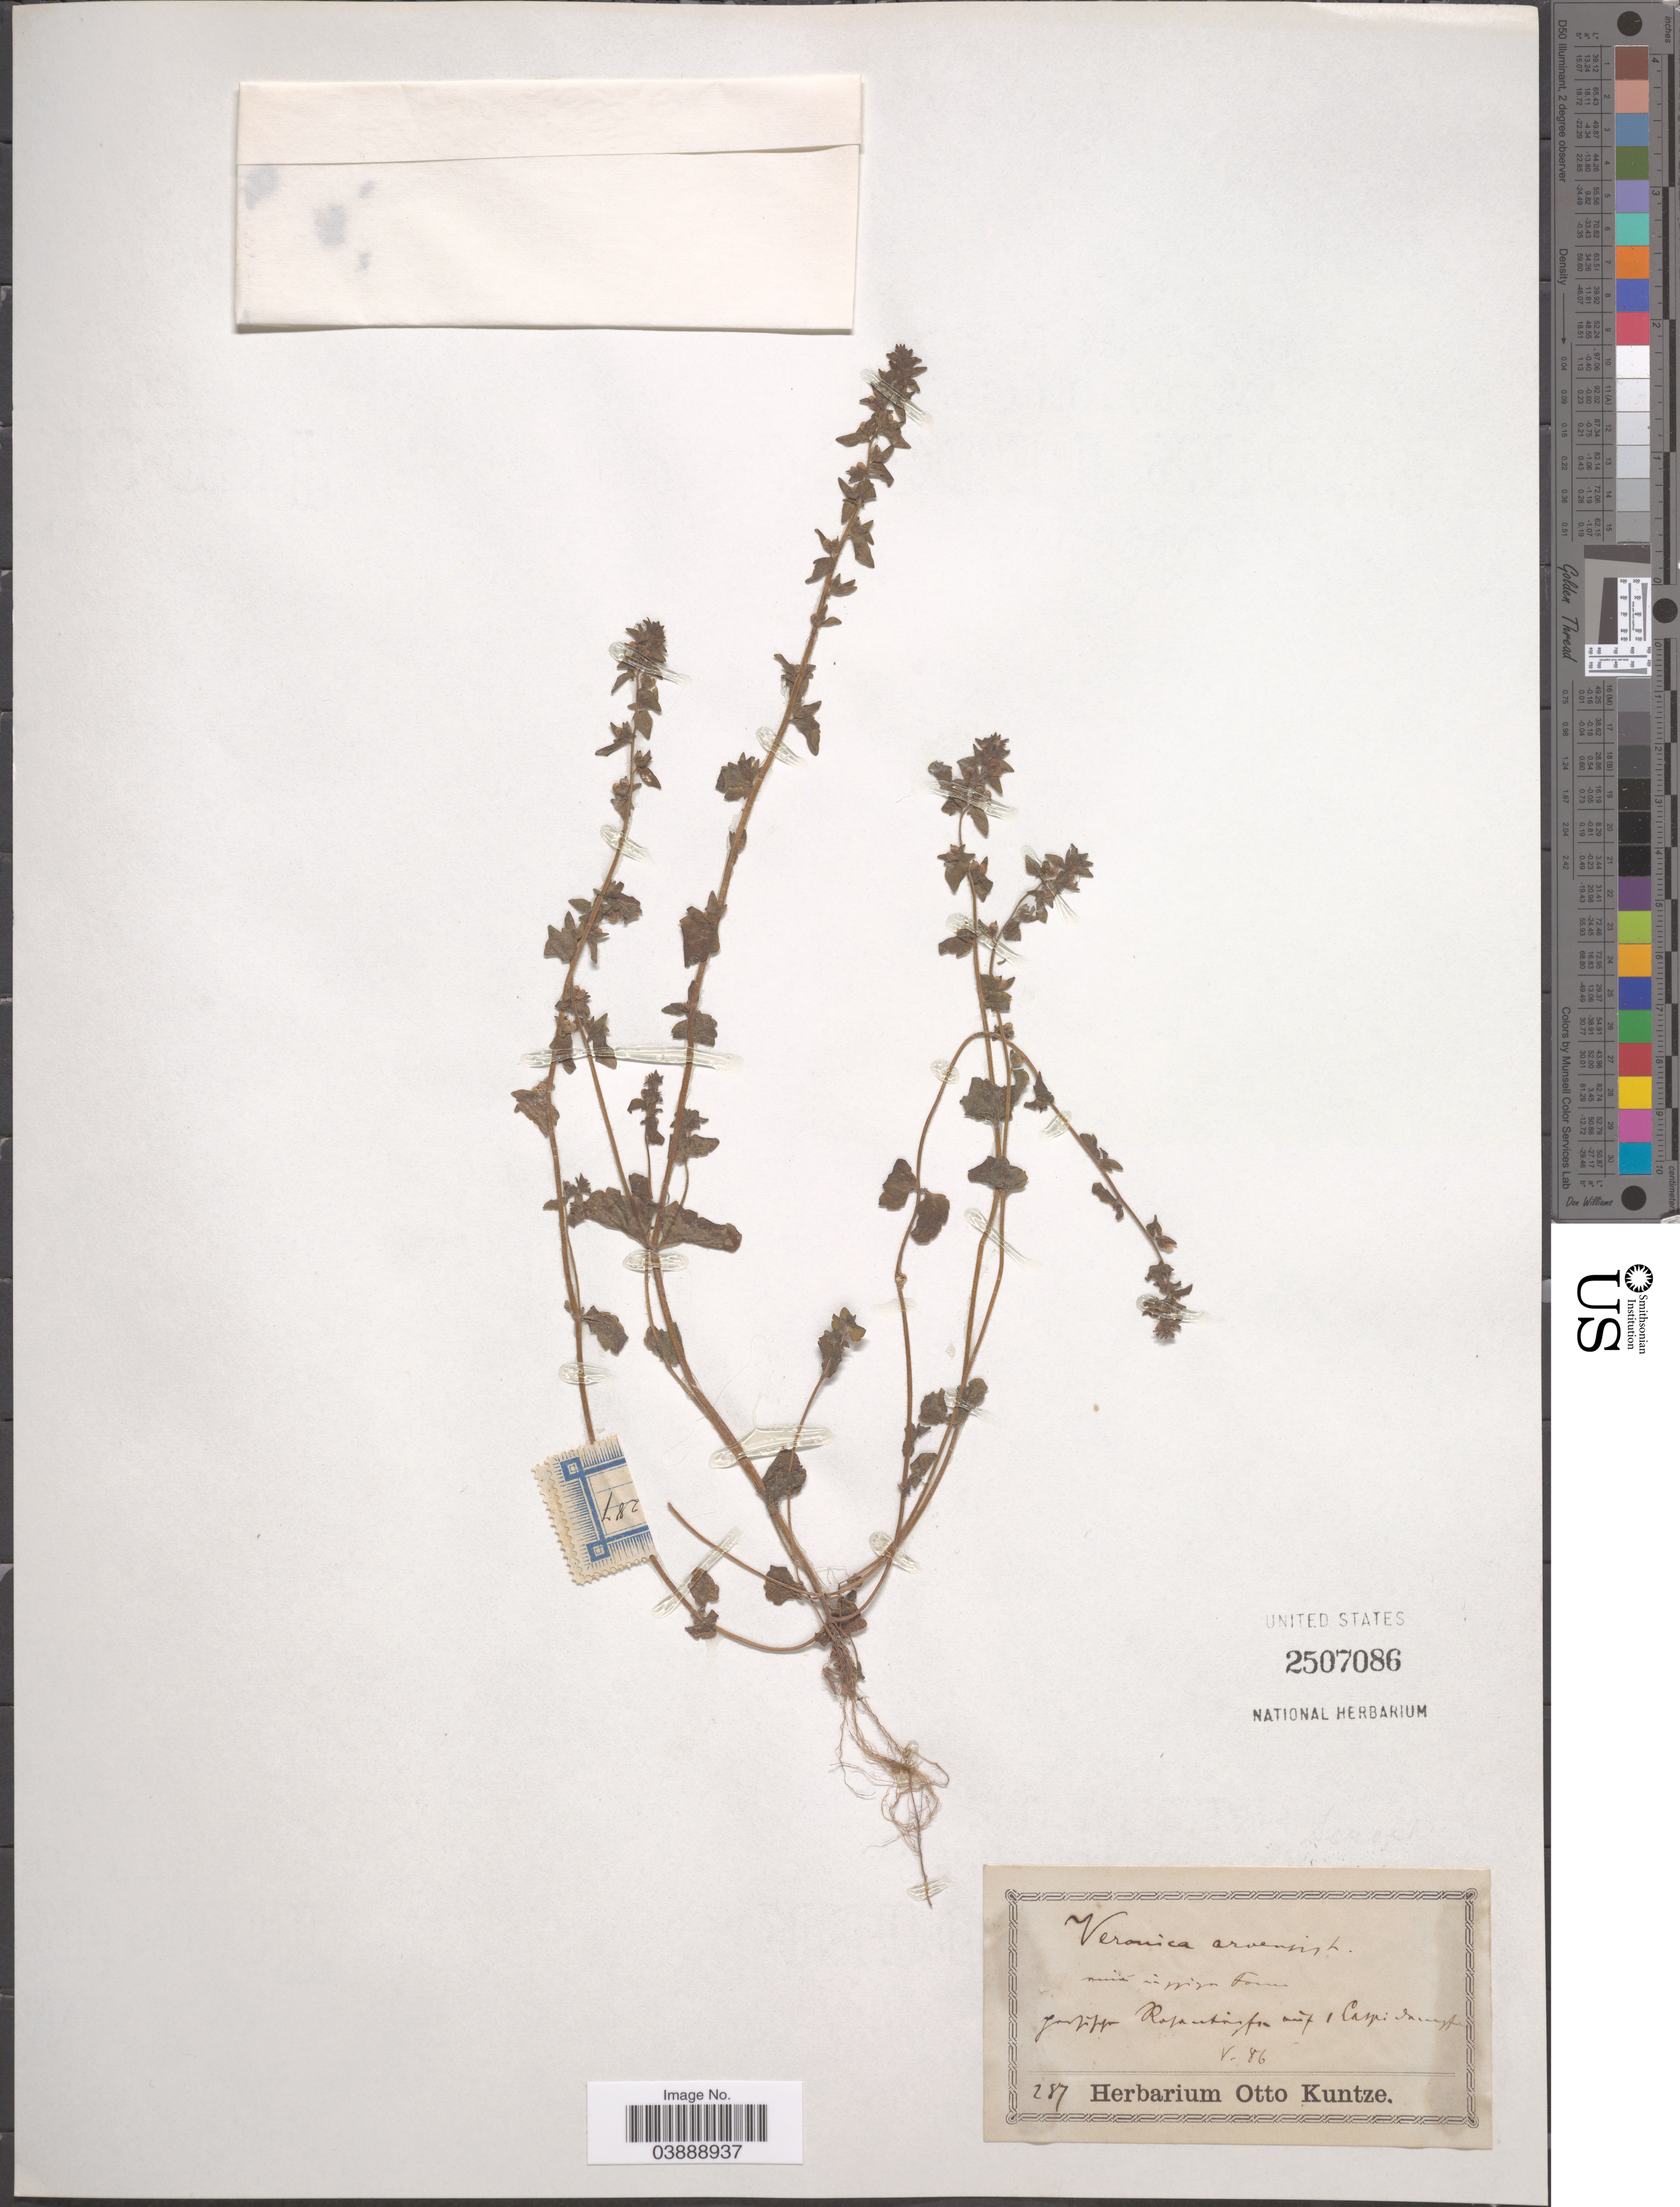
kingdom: Plantae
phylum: Tracheophyta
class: Magnoliopsida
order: Lamiales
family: Plantaginaceae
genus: Veronica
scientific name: Veronica arvensis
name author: L.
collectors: ex herb. Otto Kuntze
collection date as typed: Transcribed d/m/y: /5/86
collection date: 1886-05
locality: [illegible text].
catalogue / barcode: US 2507086